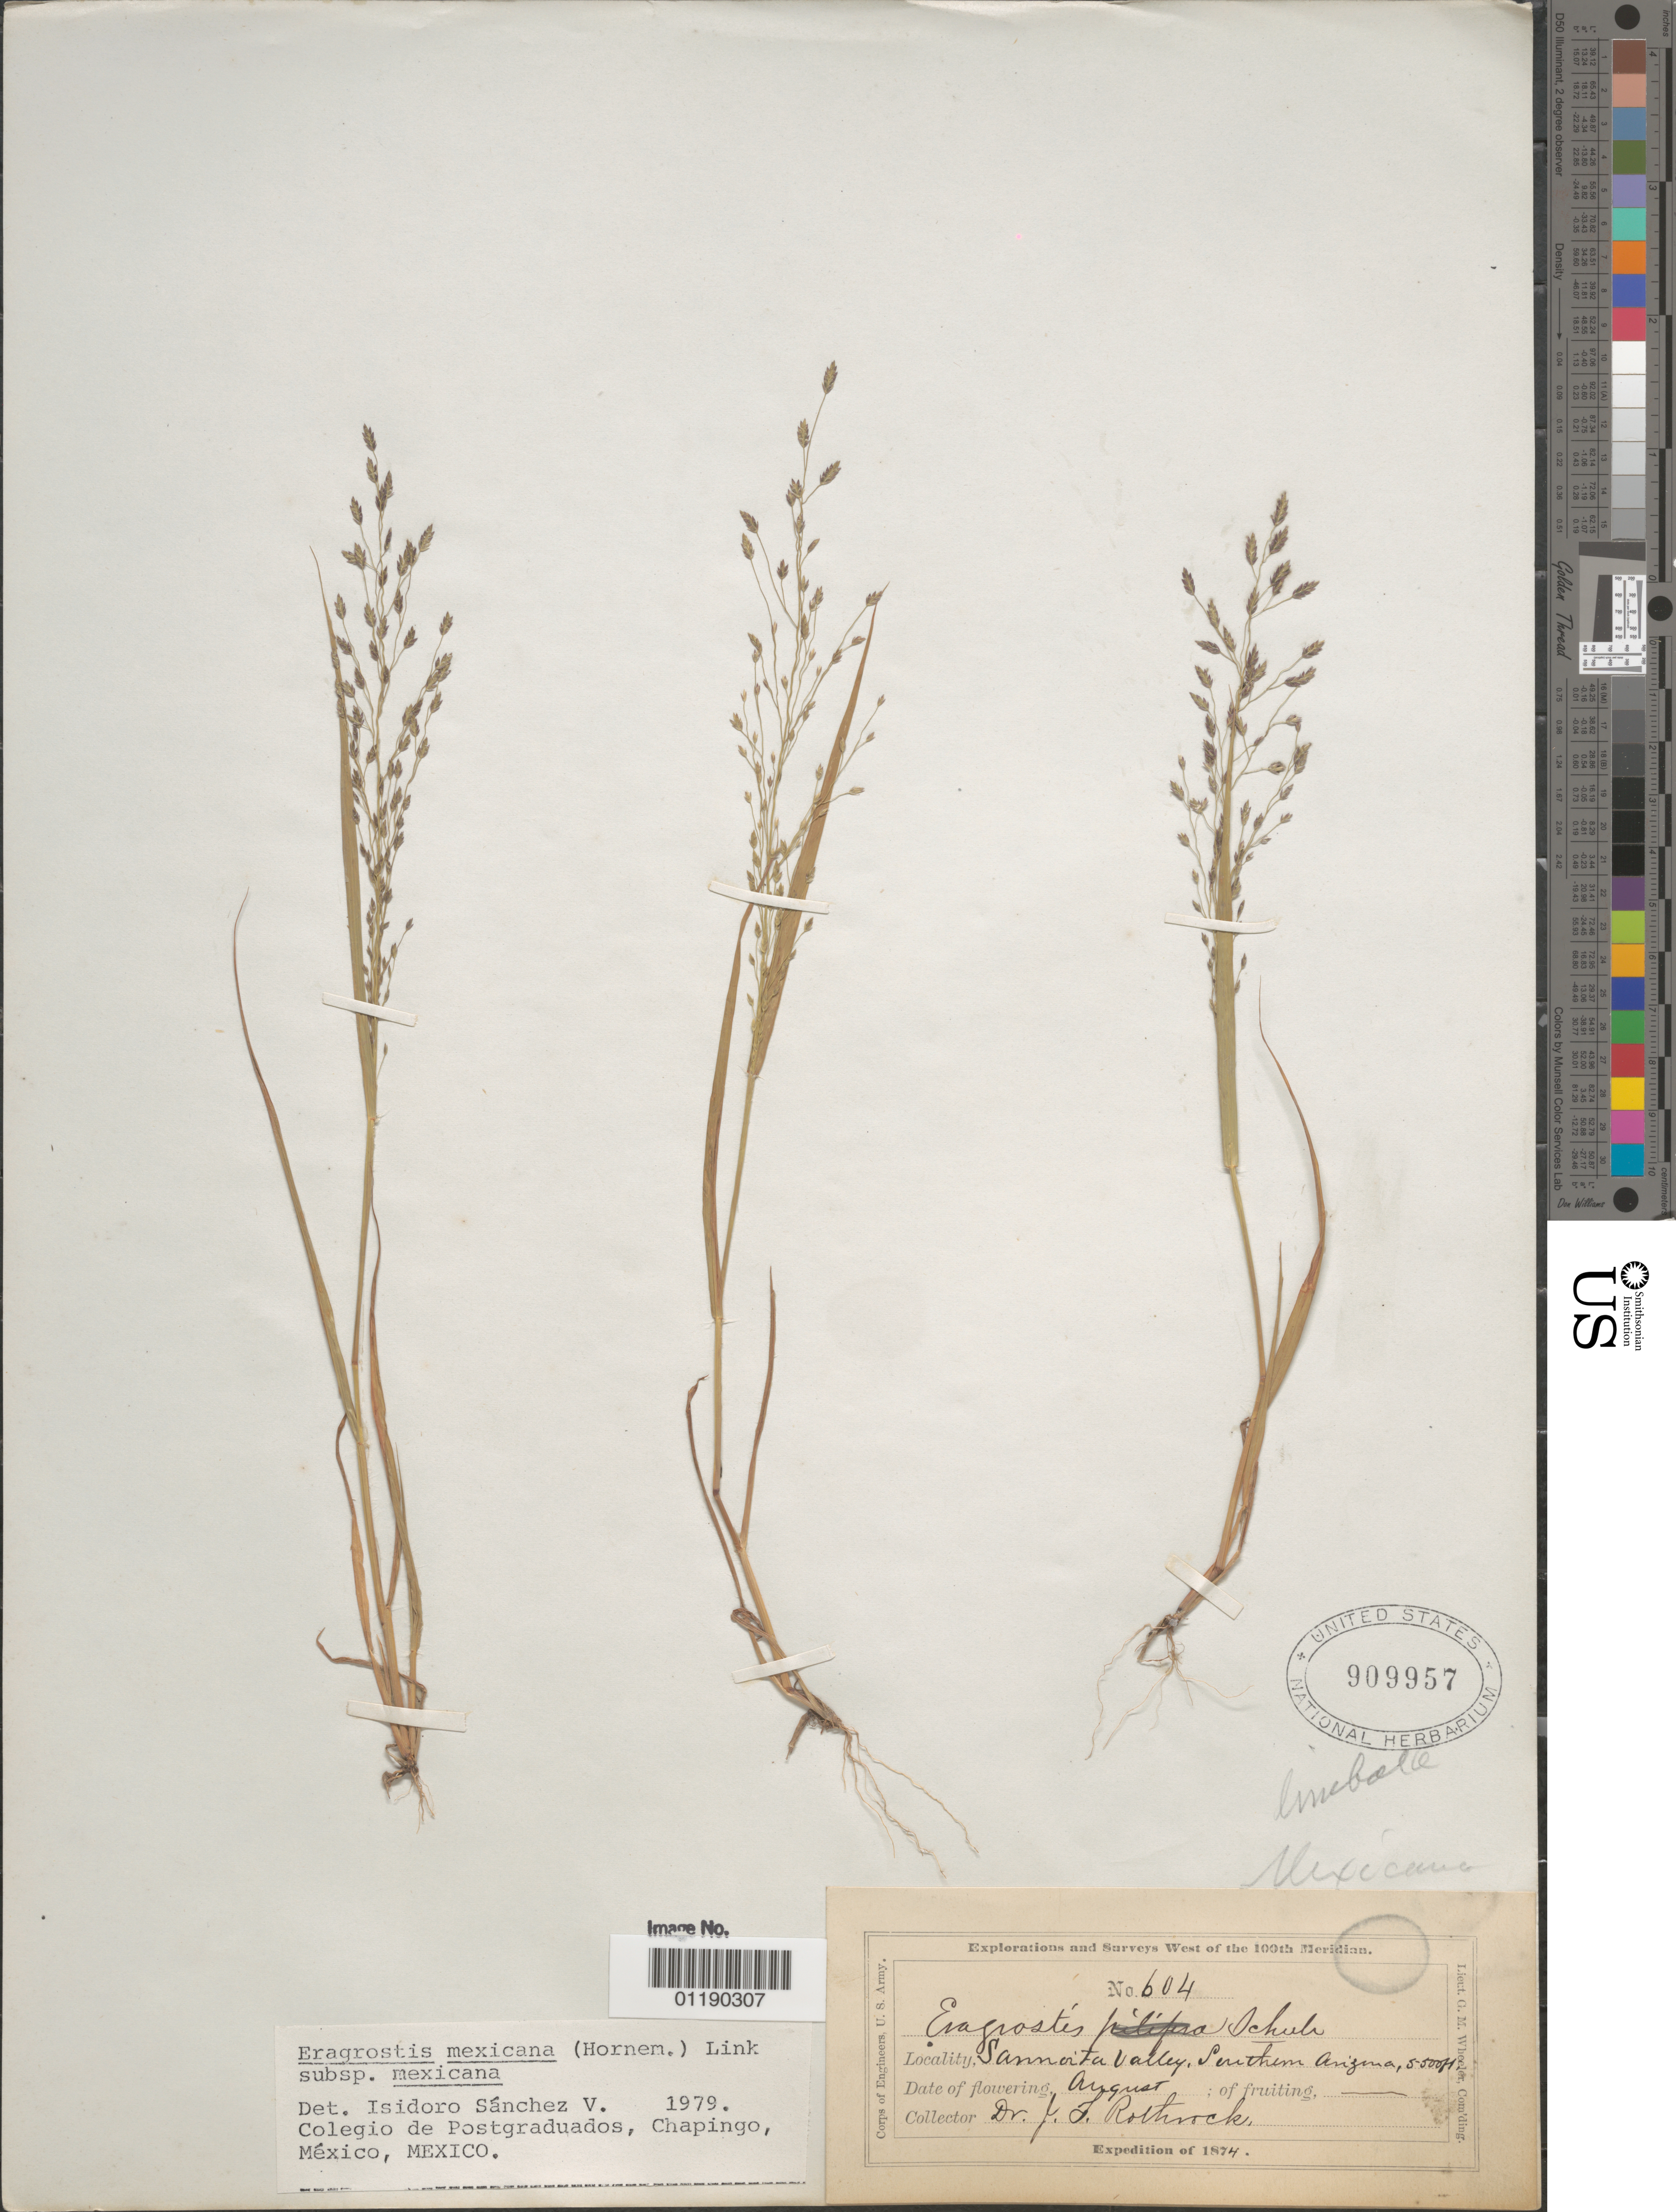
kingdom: Plantae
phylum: Tracheophyta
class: Liliopsida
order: Poales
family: Poaceae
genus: Eragrostis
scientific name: Eragrostis mexicana subsp. mexicana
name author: (Hornem.) Link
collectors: J. T. Rothrock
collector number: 604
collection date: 1874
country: United States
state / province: Arizona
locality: Sonoita Valley.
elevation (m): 1676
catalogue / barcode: US 909957